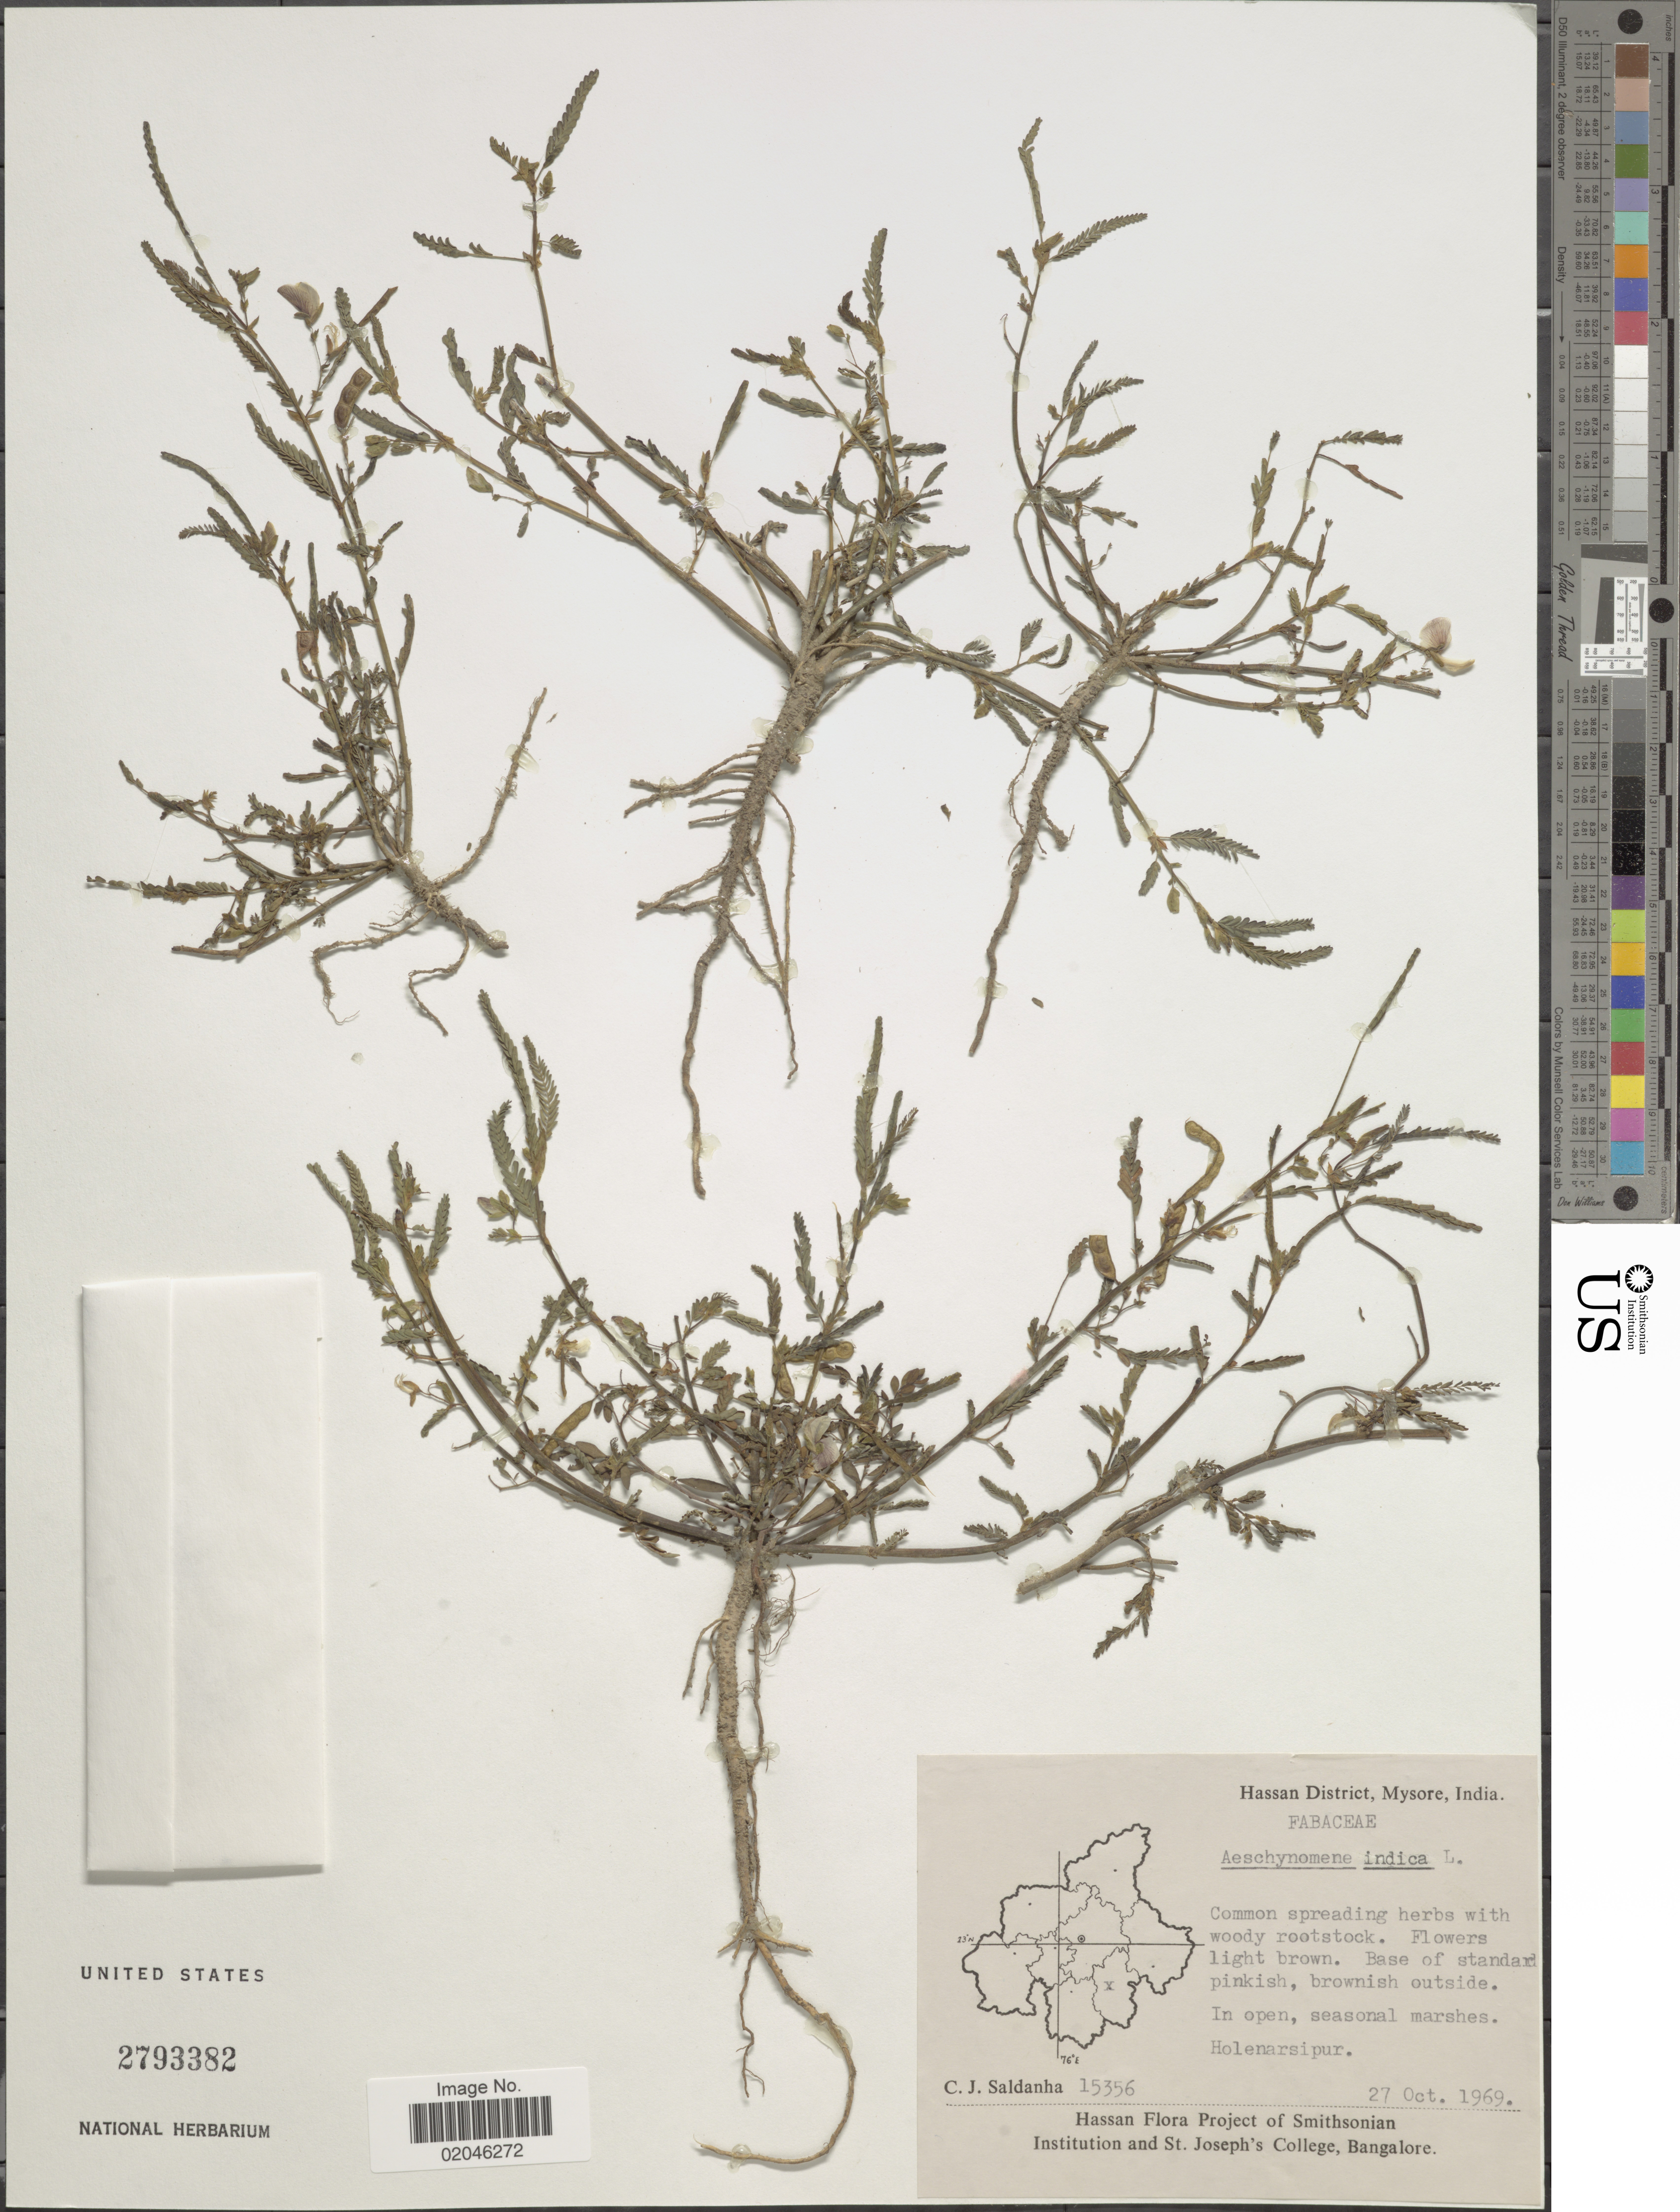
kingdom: Plantae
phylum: Tracheophyta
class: Magnoliopsida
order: Fabales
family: Fabaceae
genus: Aeschynomene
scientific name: Aeschynomene indica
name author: L.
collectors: C. J. Saldanha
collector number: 15356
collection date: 1969-10-27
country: India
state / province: Karnataka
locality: Hassan District, Mysore, Holenarsipur.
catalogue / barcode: US 2793382